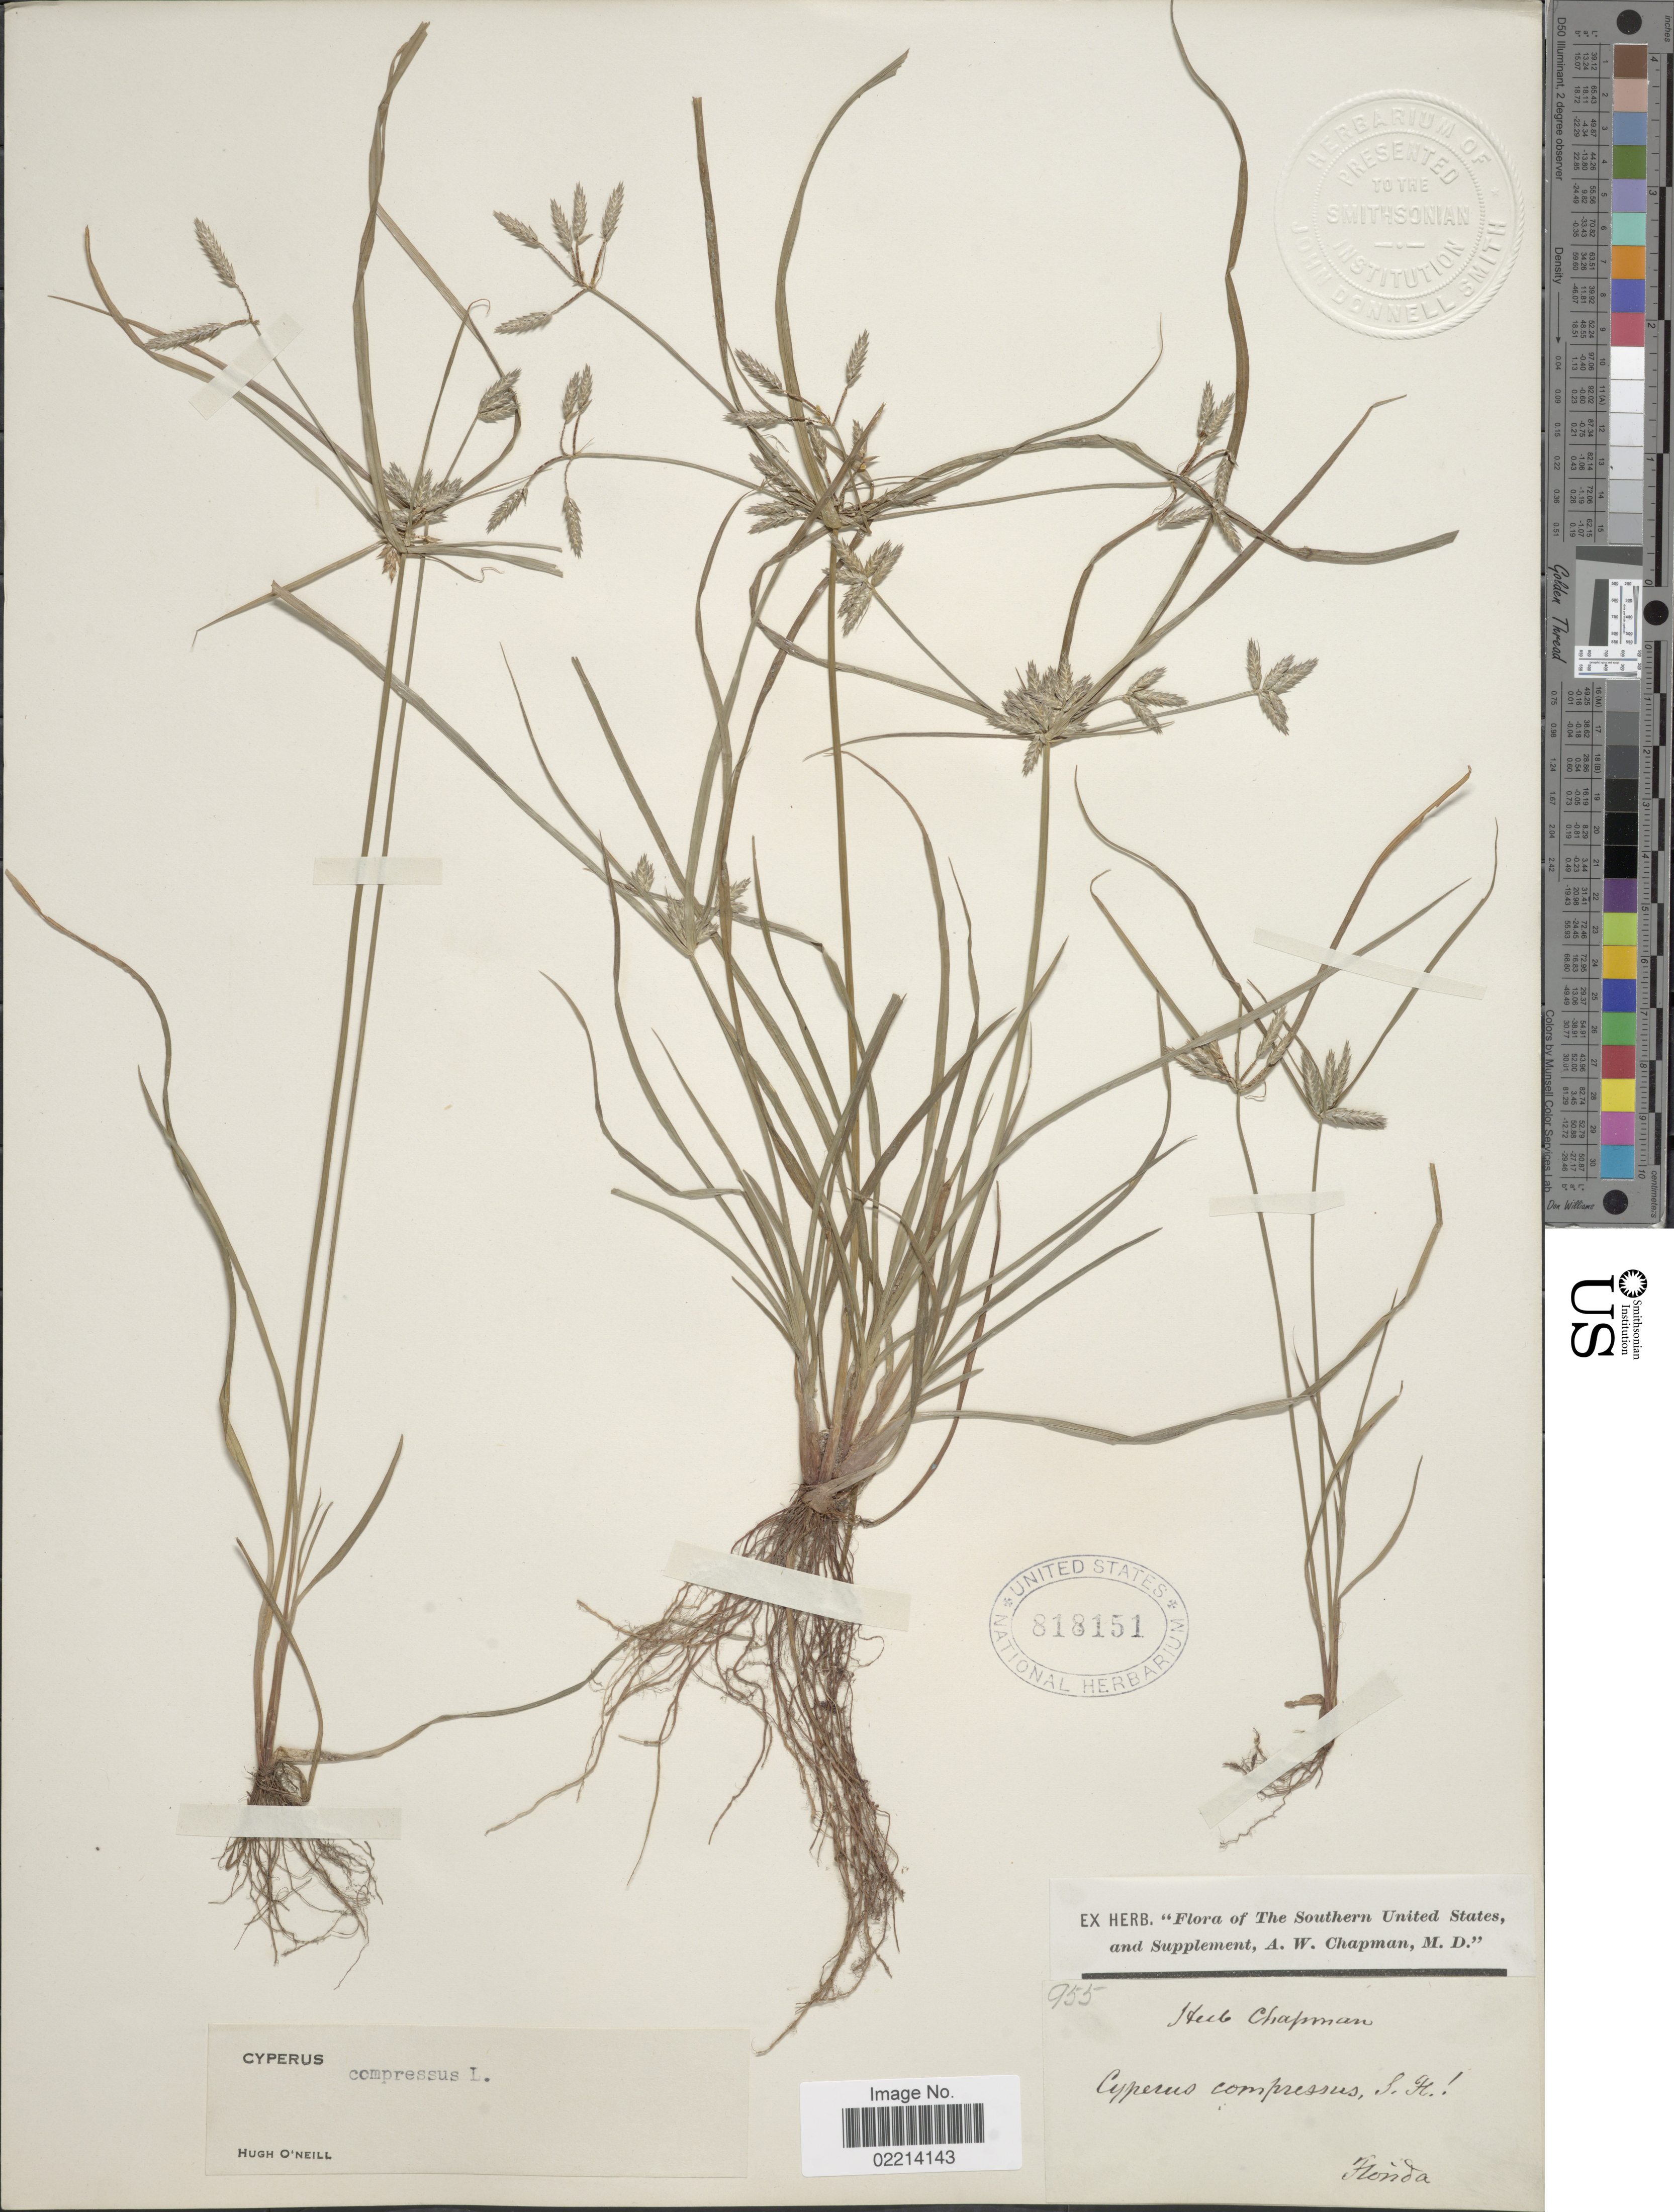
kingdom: Plantae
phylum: Tracheophyta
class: Liliopsida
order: Poales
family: Cyperaceae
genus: Cyperus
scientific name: Cyperus compressus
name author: L.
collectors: A. W. Chapman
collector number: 955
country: United States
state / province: Florida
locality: Southern United States, and Supplement.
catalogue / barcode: US 818151